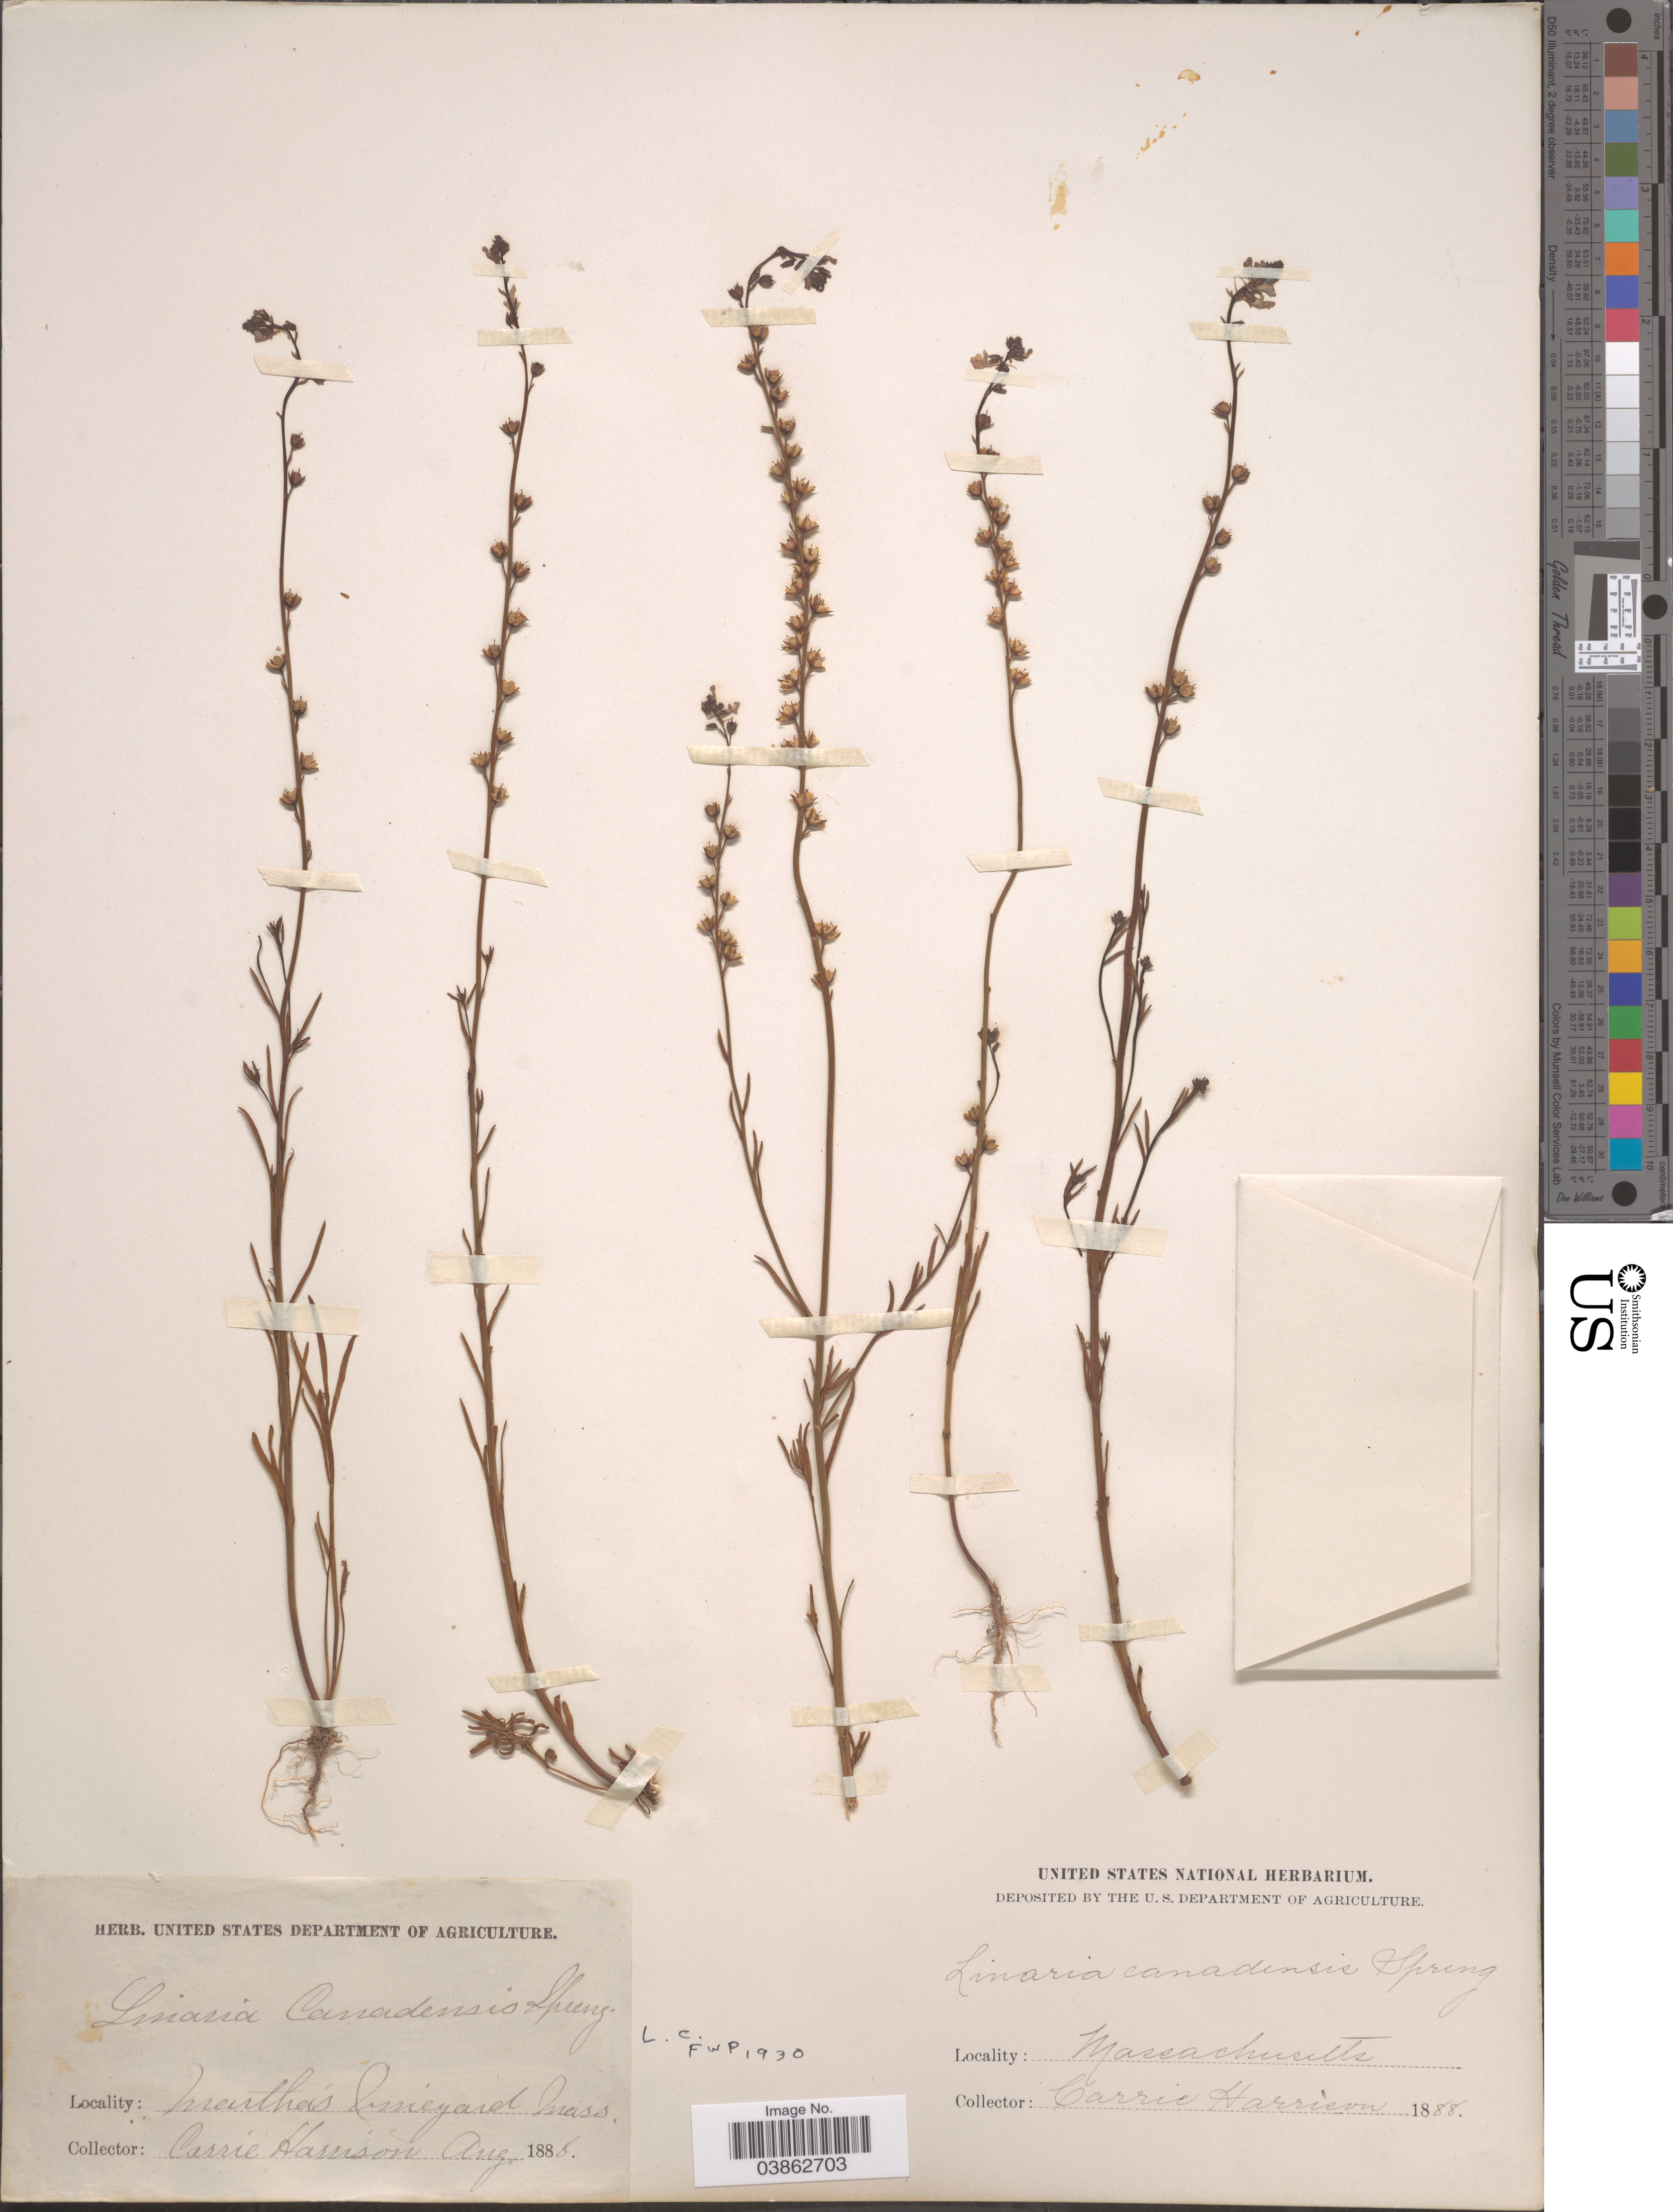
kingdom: Plantae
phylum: Tracheophyta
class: Magnoliopsida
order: Lamiales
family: Plantaginaceae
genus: Linaria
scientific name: Linaria canadensis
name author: (L.) Dum. Cours.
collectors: C. Harrison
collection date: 1888-08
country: United States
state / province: Massachusetts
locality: Martha's Vinegard.